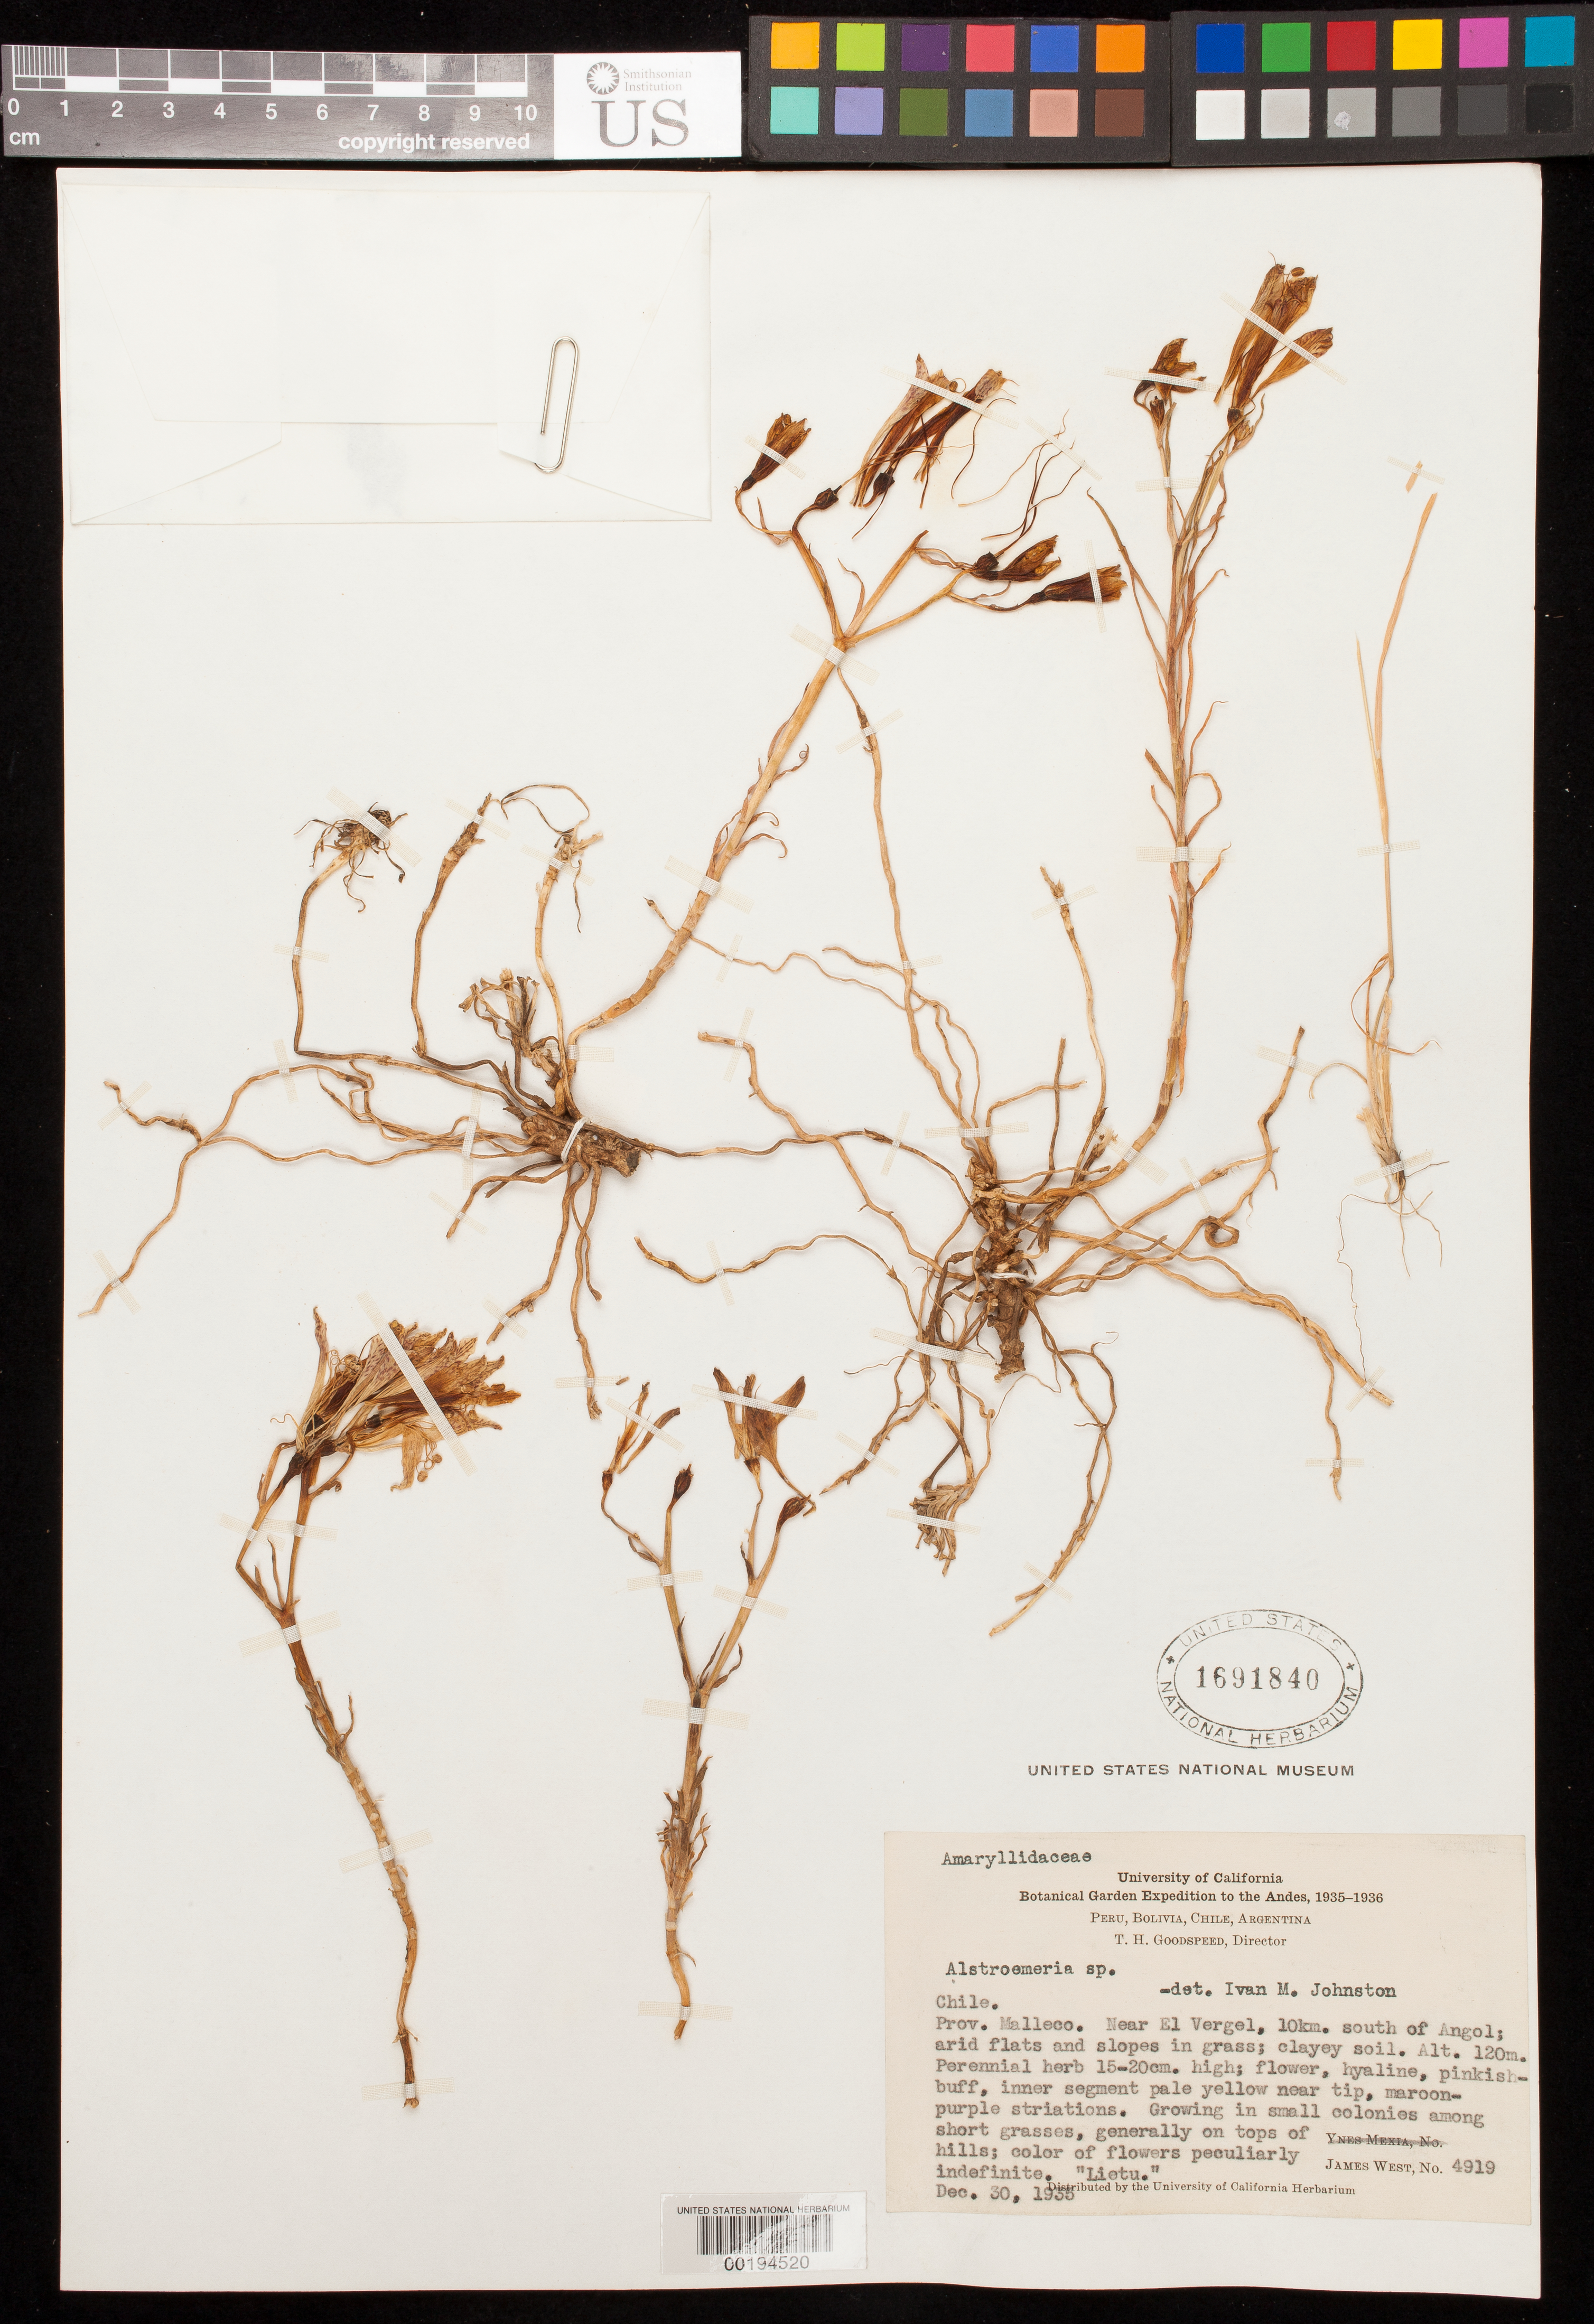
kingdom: Plantae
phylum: Tracheophyta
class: Liliopsida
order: Liliales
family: Alstroemeriaceae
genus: Alstroemeria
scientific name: Alstroemeria sp.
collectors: J. West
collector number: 4919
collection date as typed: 30 Dec 1935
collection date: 1935-12-30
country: Chile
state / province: Araucanía (IX)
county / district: Malleco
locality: Near el vergel, 10 km s of angol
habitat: Arid flats & slopes in grass; clayey soil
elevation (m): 120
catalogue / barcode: US 1691840